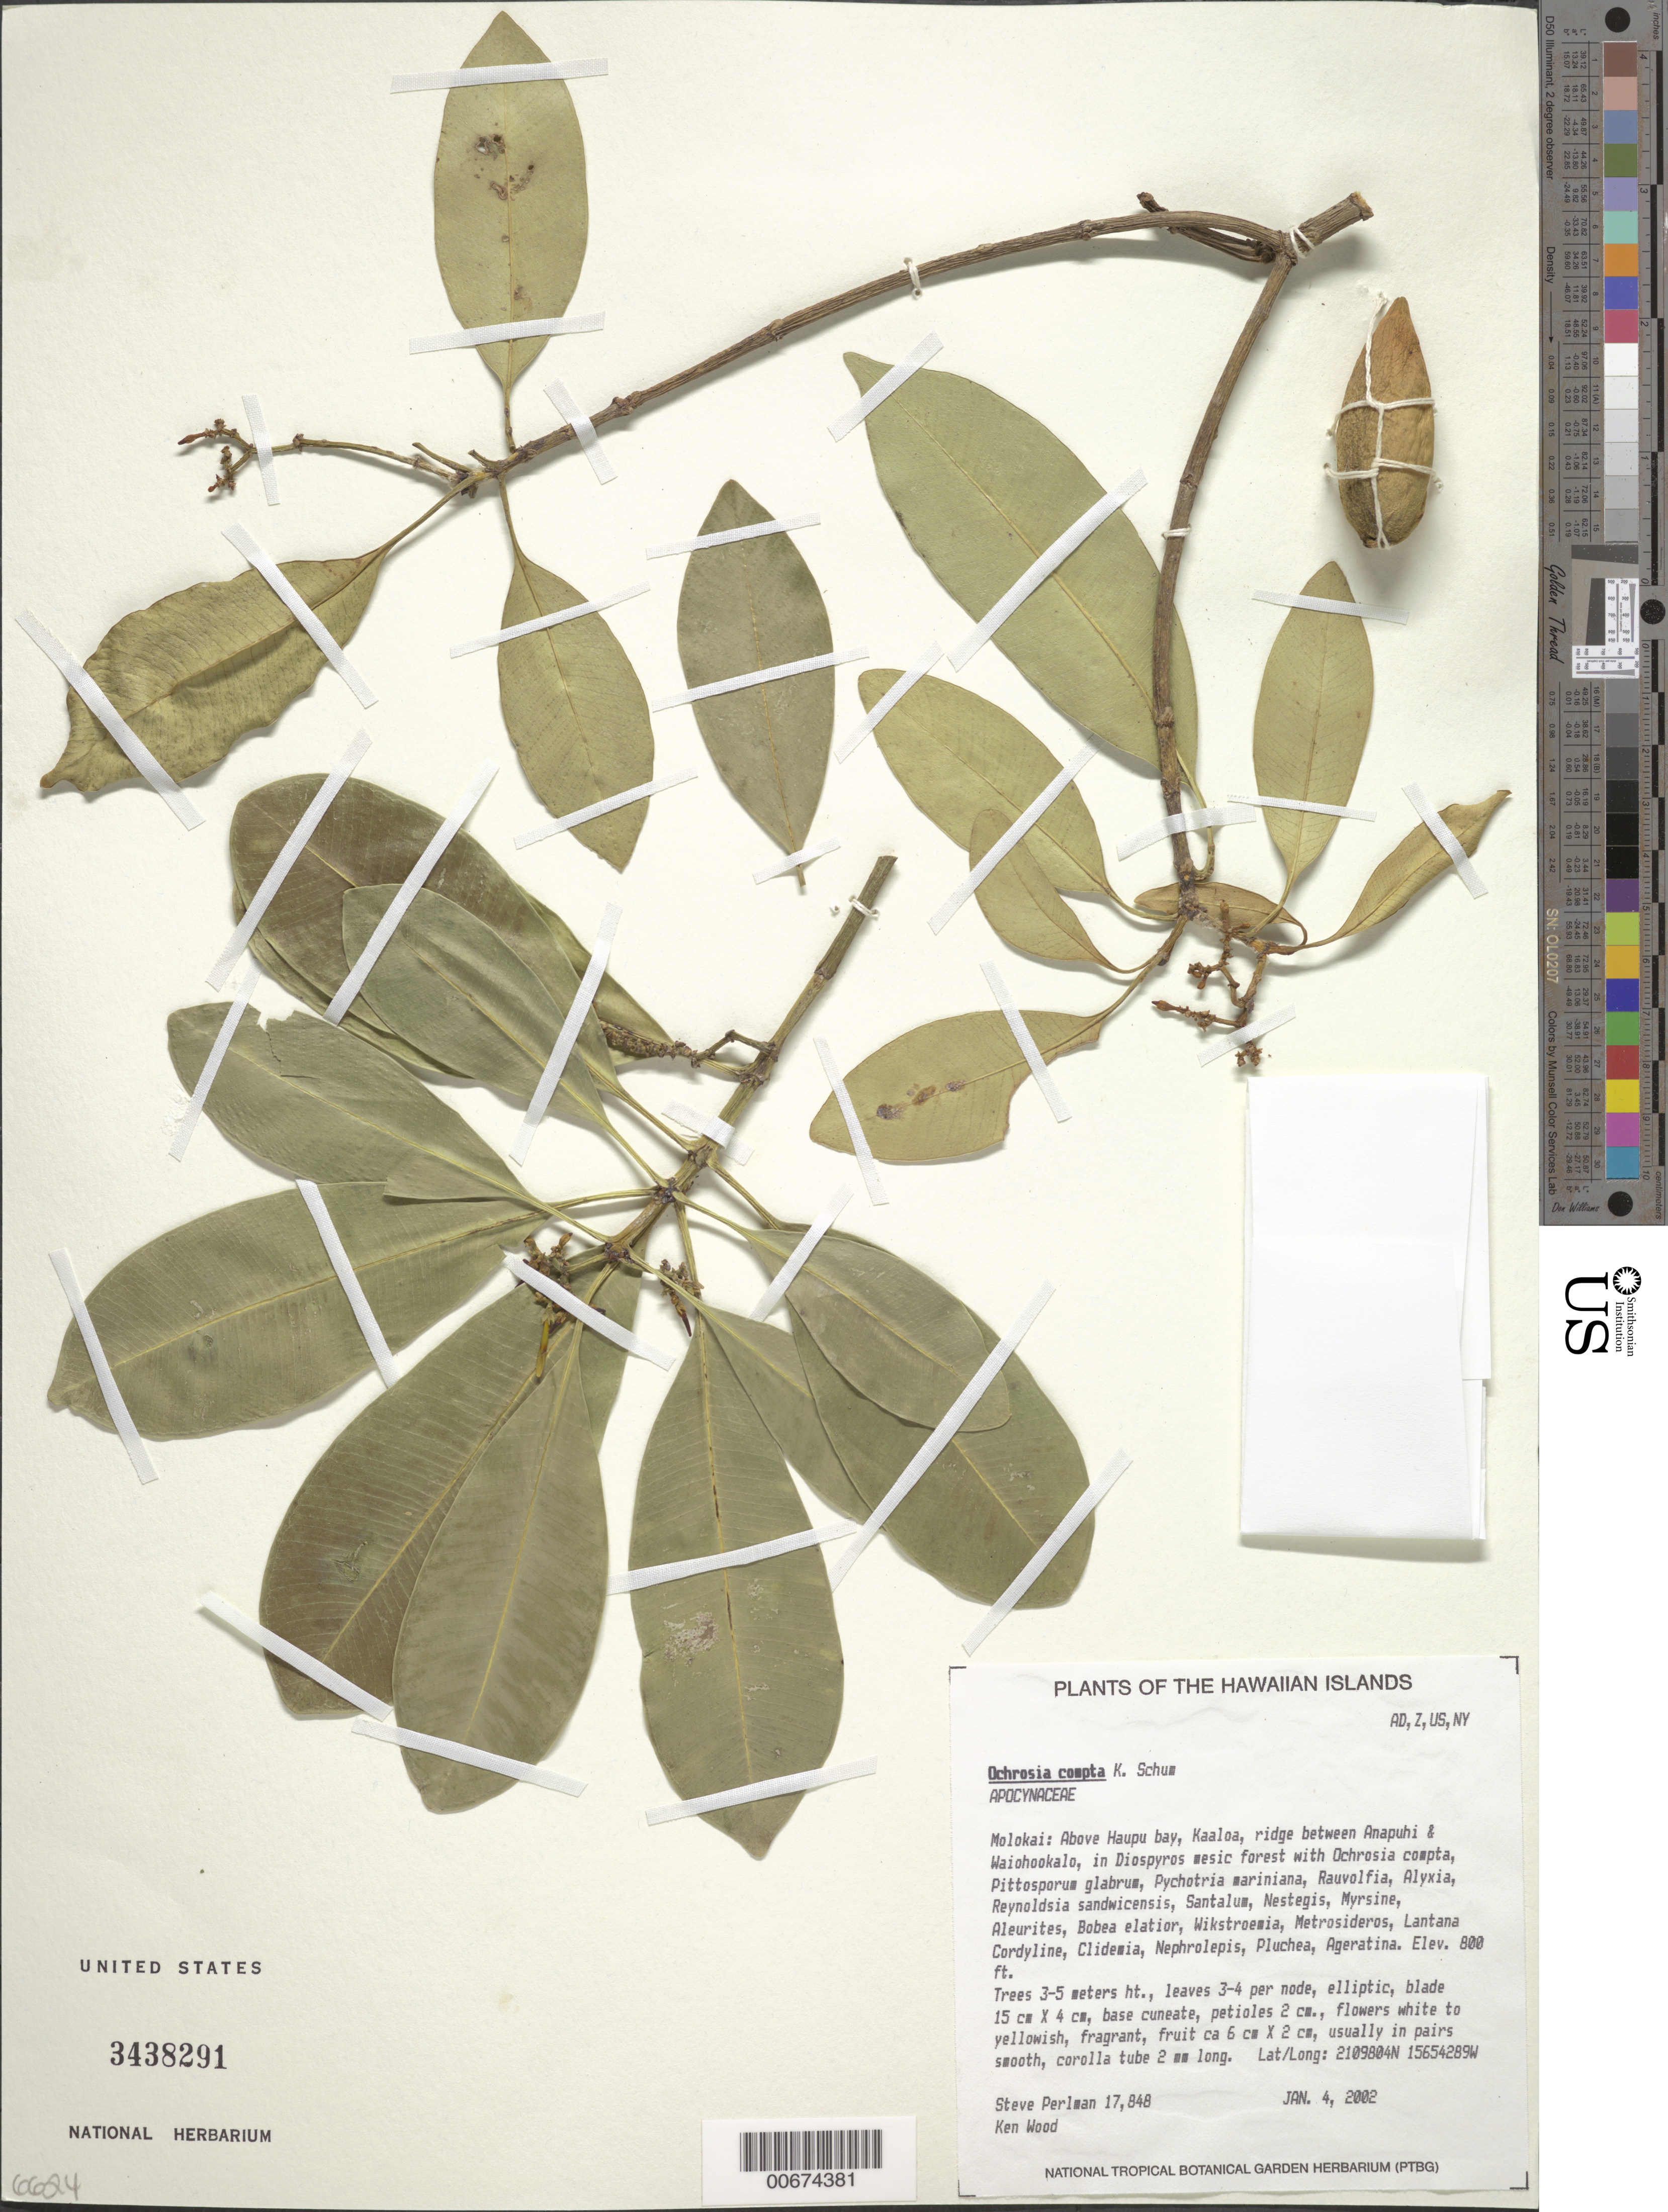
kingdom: Plantae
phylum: Tracheophyta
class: Magnoliopsida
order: Gentianales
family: Apocynaceae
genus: Ochrosia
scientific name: Ochrosia compta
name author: K. Schum.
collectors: S. P. Perlman & K. Wood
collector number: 17848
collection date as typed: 4 Jan 2002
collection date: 2002-01-04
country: United States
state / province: Hawaii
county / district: Maui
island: Moloka'i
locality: Above Haupu bay, Kaaloa, ridge between Anaphuhi & Waiohookalo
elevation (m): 243.8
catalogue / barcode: US 3438291